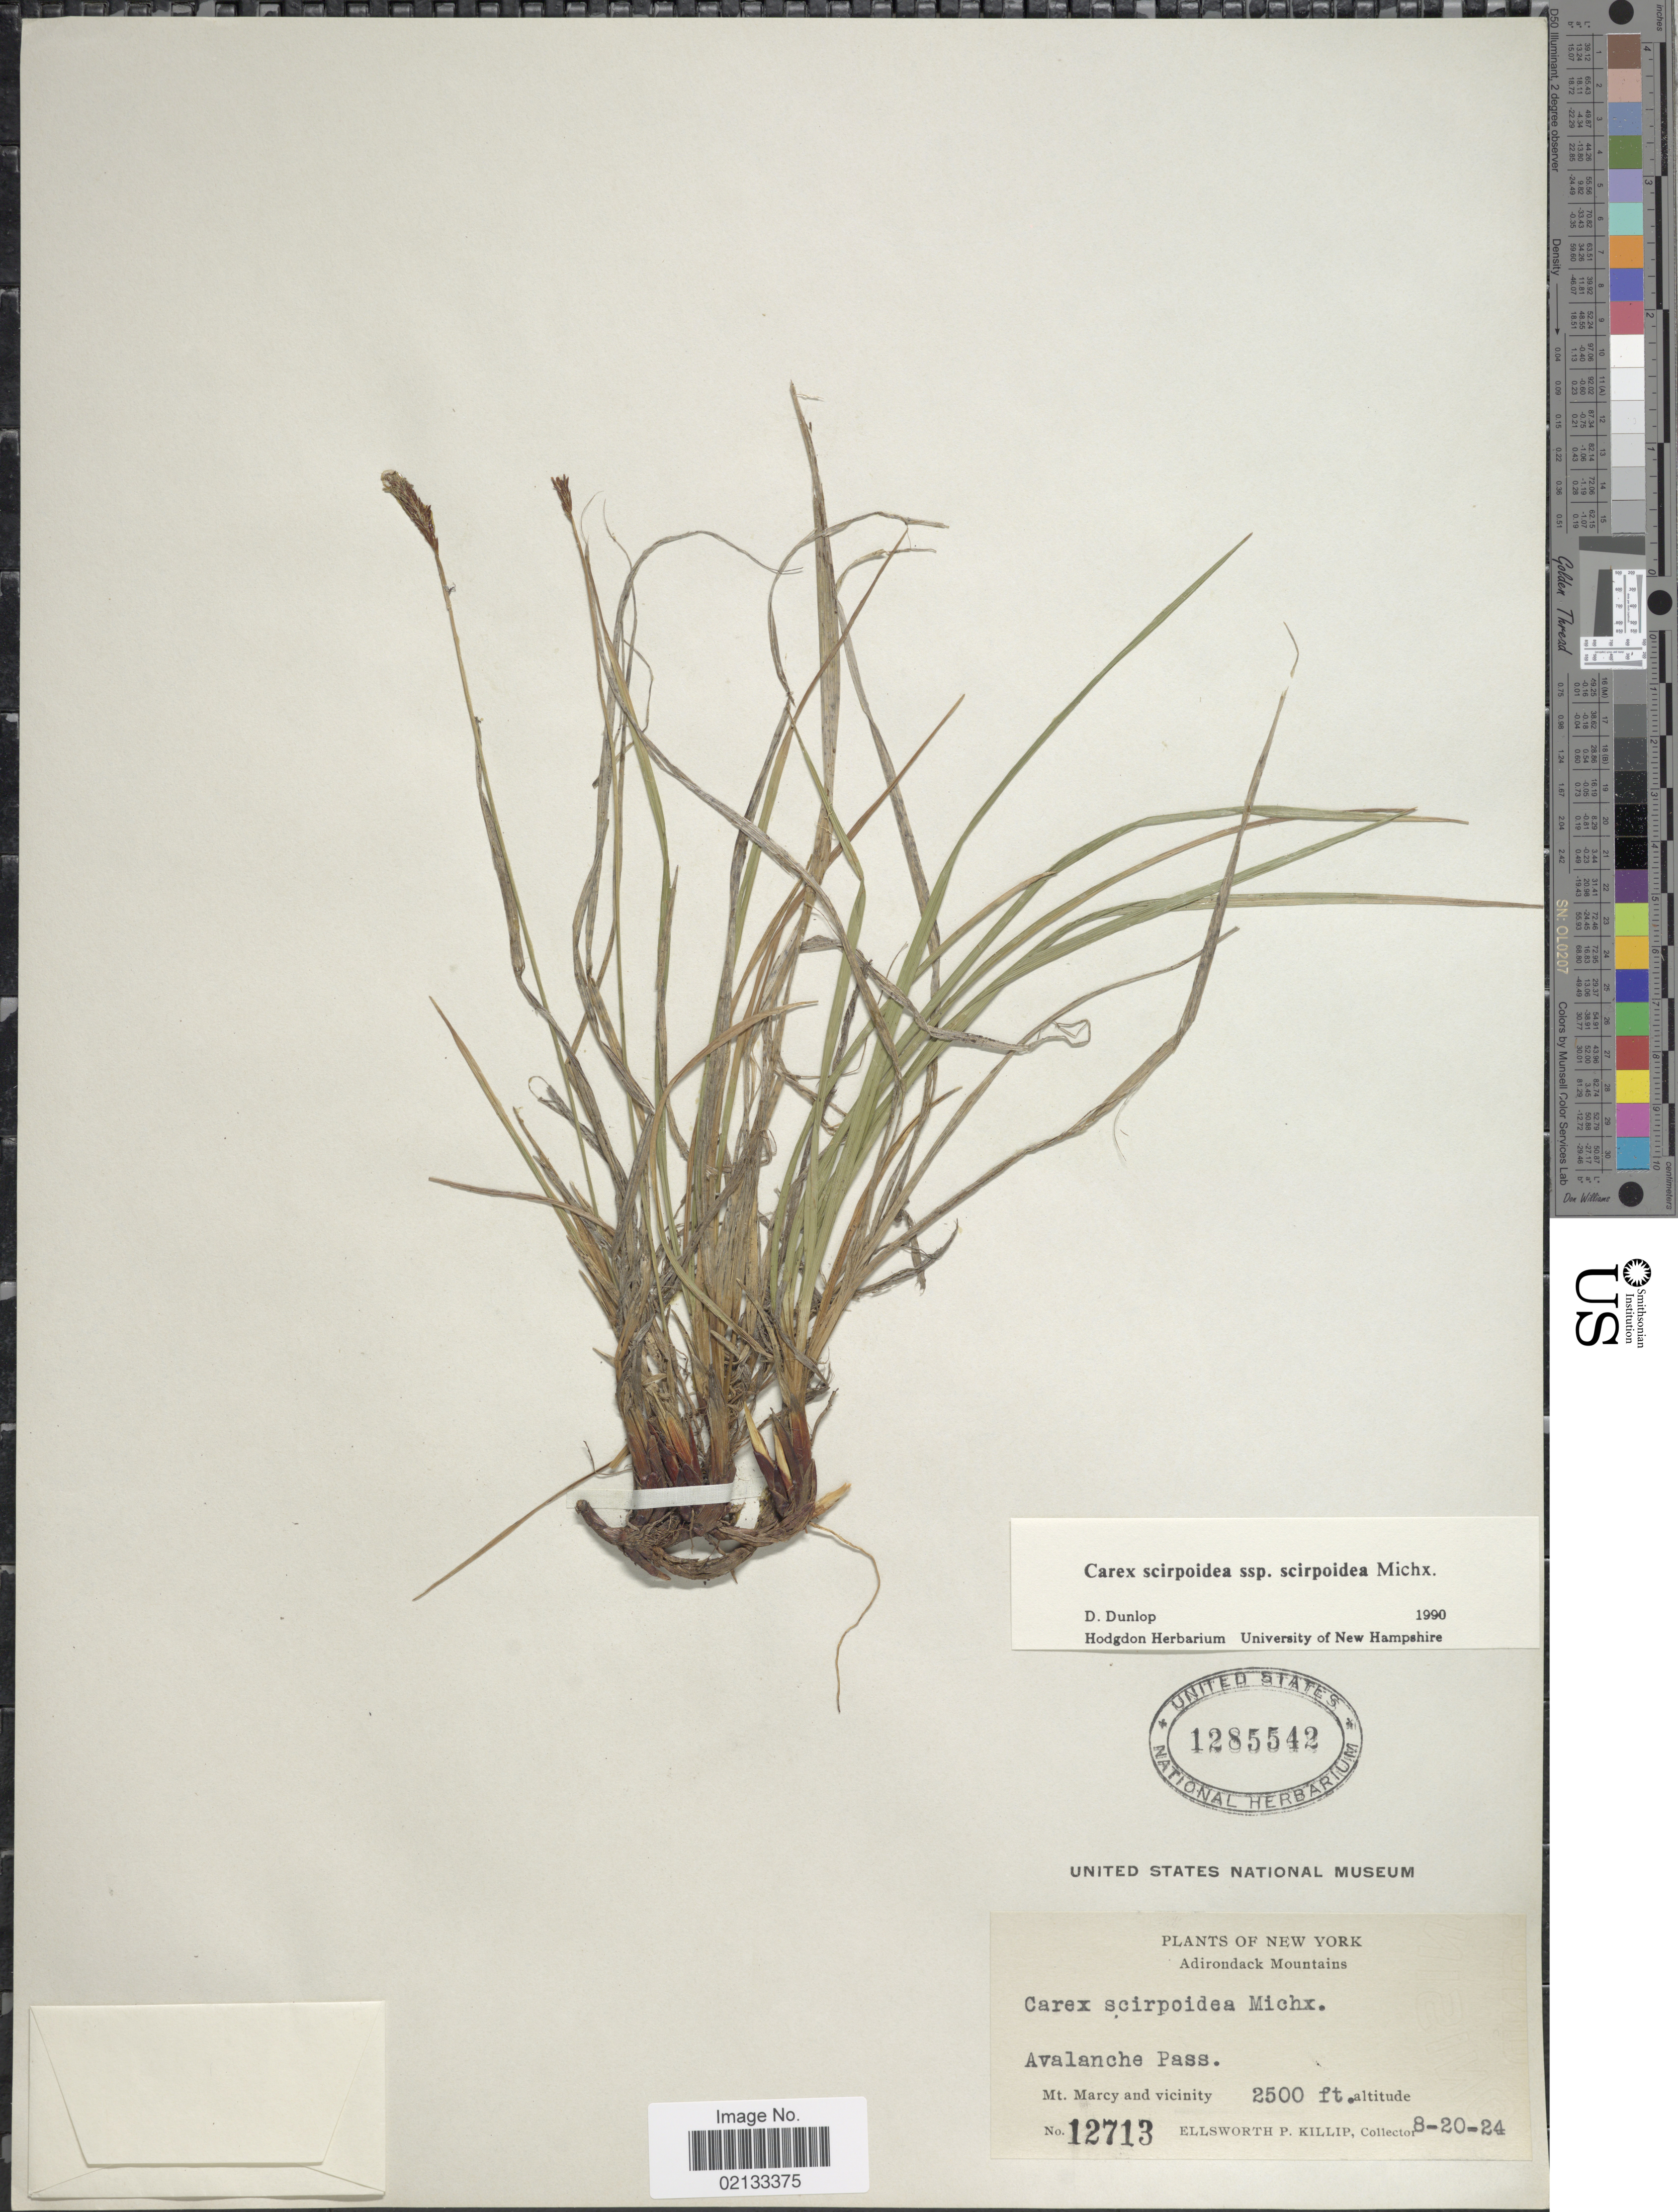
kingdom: Plantae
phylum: Tracheophyta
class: Liliopsida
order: Poales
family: Cyperaceae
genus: Carex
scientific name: Carex scirpoidea subsp. scirpoidea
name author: Michx.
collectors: E. P. Killip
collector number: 12713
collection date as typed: Transcribed d/m/y: 20/8/24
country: United States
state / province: New York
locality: Adirondack Mountains, Avalanche Pass, Mt Marcy and vicinity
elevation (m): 762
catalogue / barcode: US 1285542